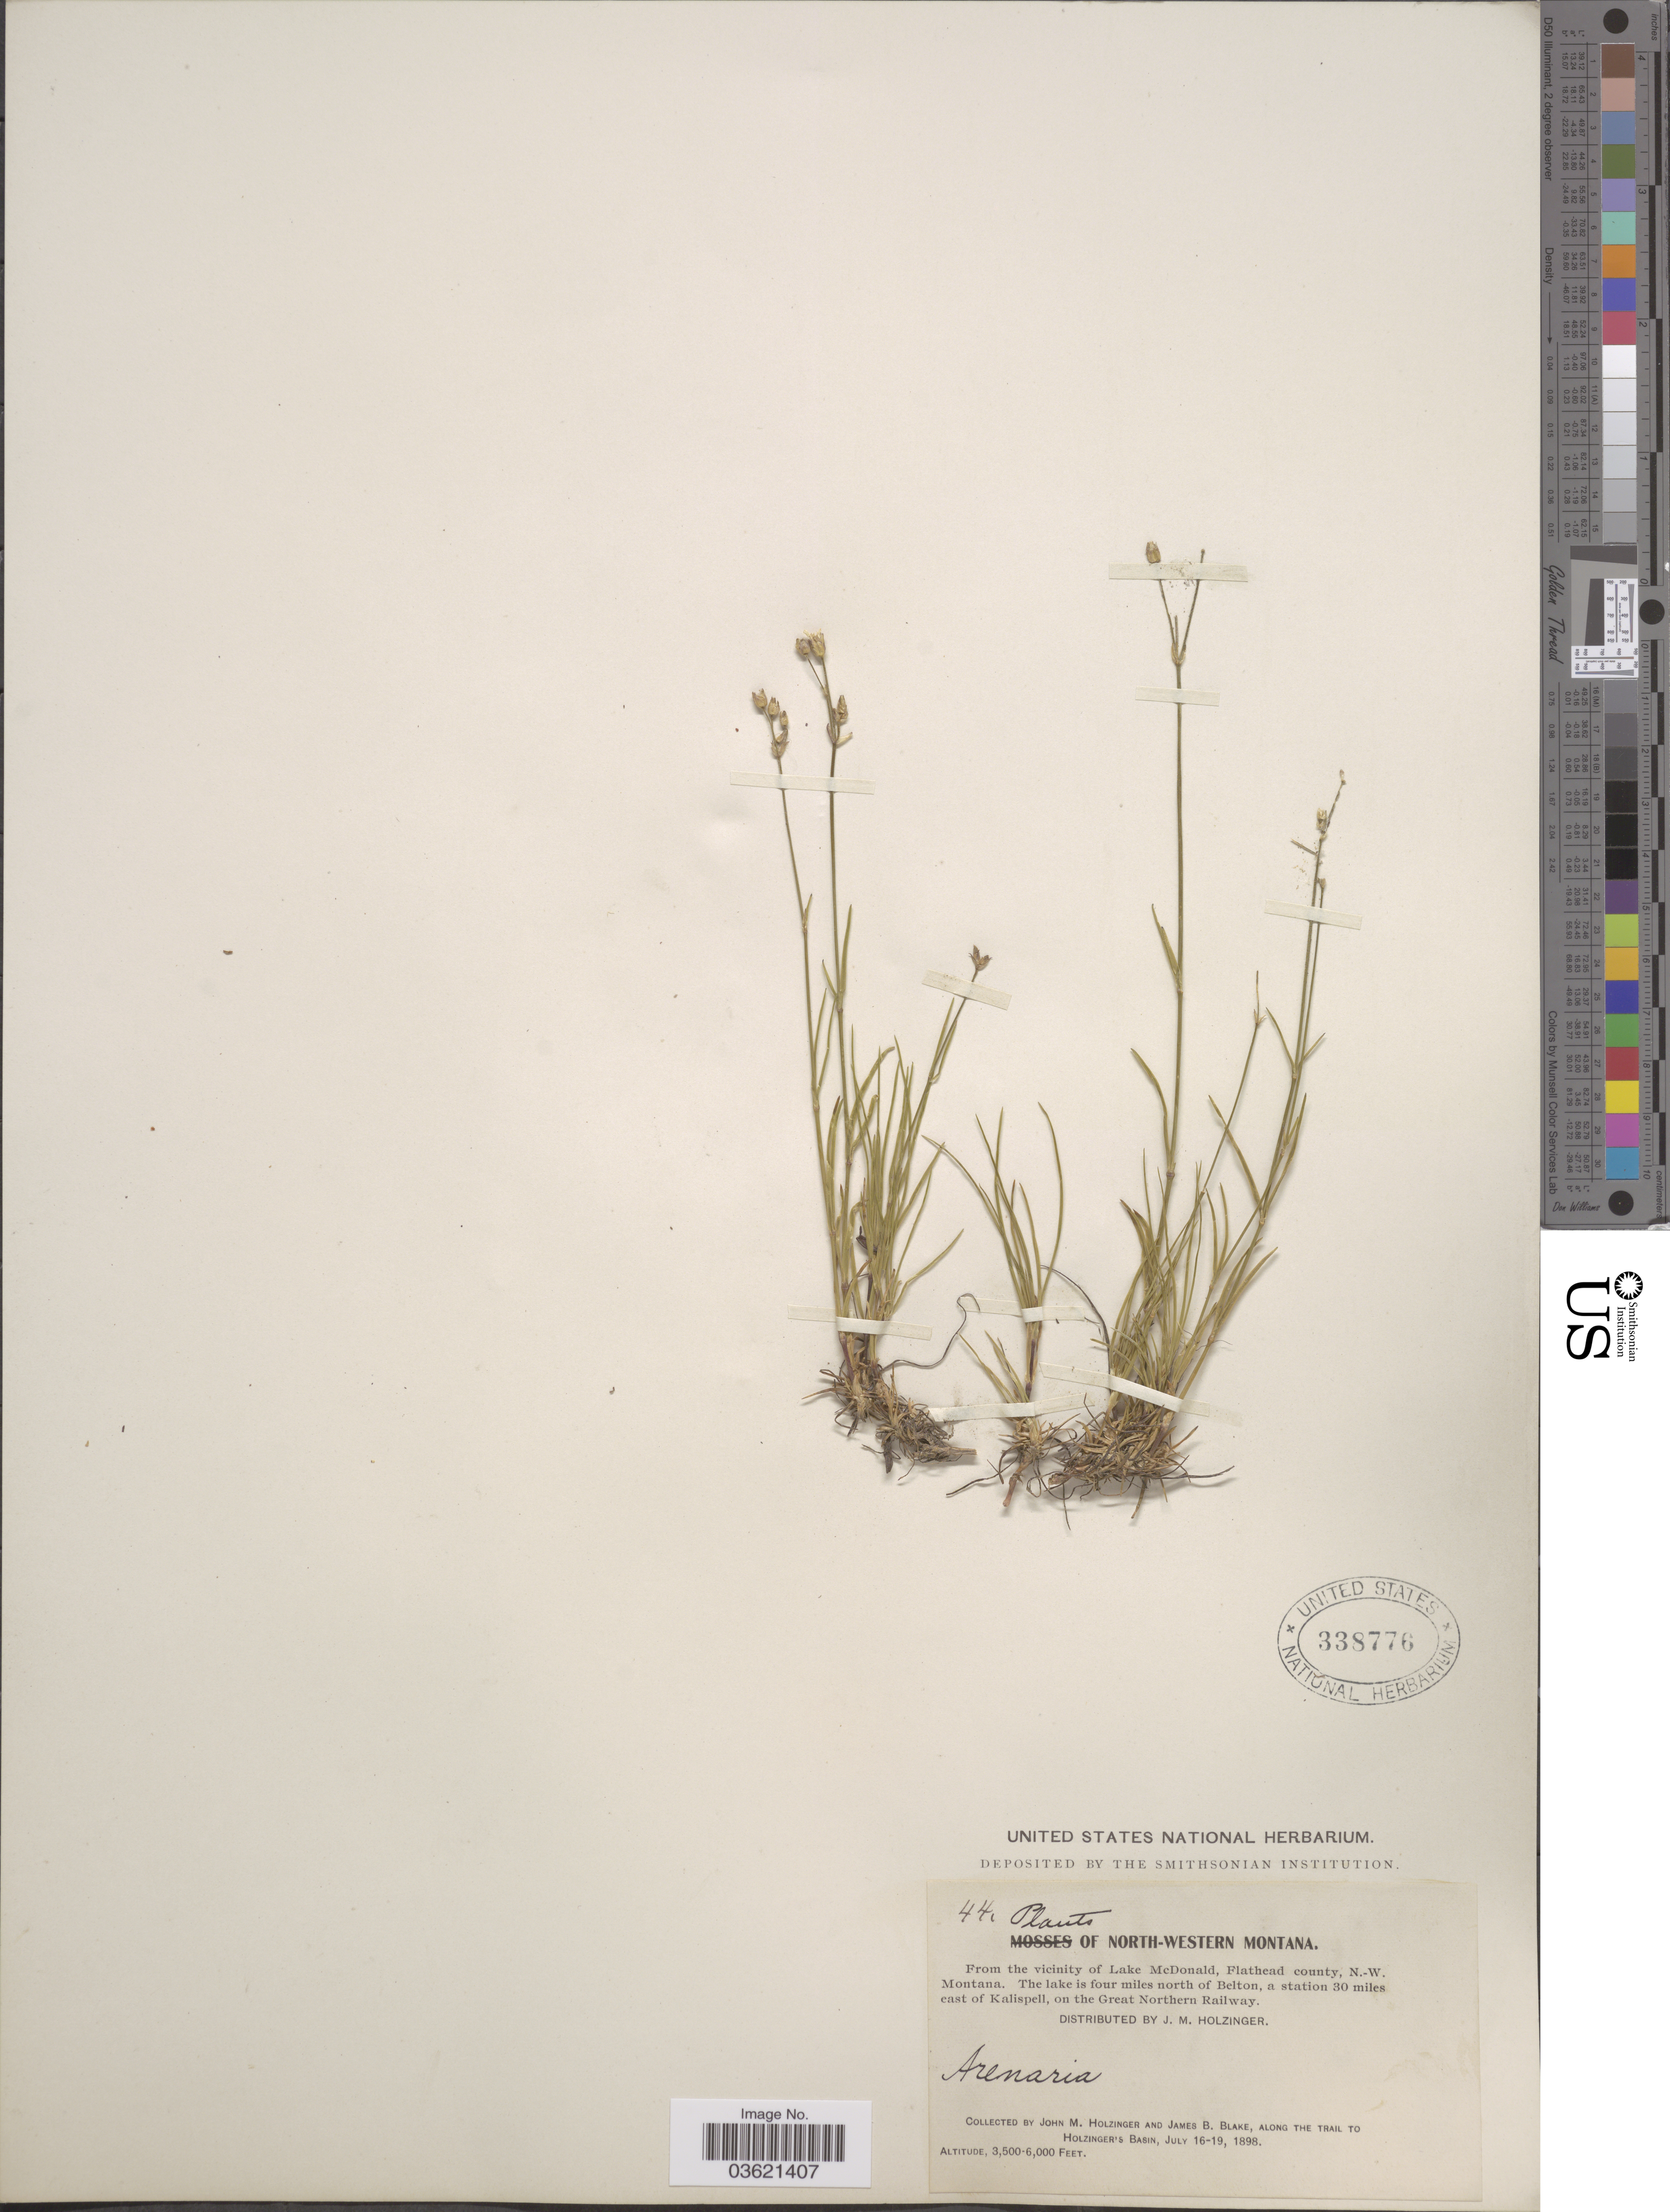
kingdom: Plantae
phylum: Tracheophyta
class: Magnoliopsida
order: Caryophyllales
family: Caryophyllaceae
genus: Arenaria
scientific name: Arenaria sp.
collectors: J. M. Holzinger & J. B. Blake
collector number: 44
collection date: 1898-07-16/1898-07-19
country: United States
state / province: Montana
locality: North-western Montana. From the vicinity of Lake McDonald, Flathead county, N.-W. Montana. The lake is four miles north of Belton, a station 30 miles east of Kalispell, on the Great Northern Railway. Along the trail to Holzinger's Basin.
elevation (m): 1067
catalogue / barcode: US 338776